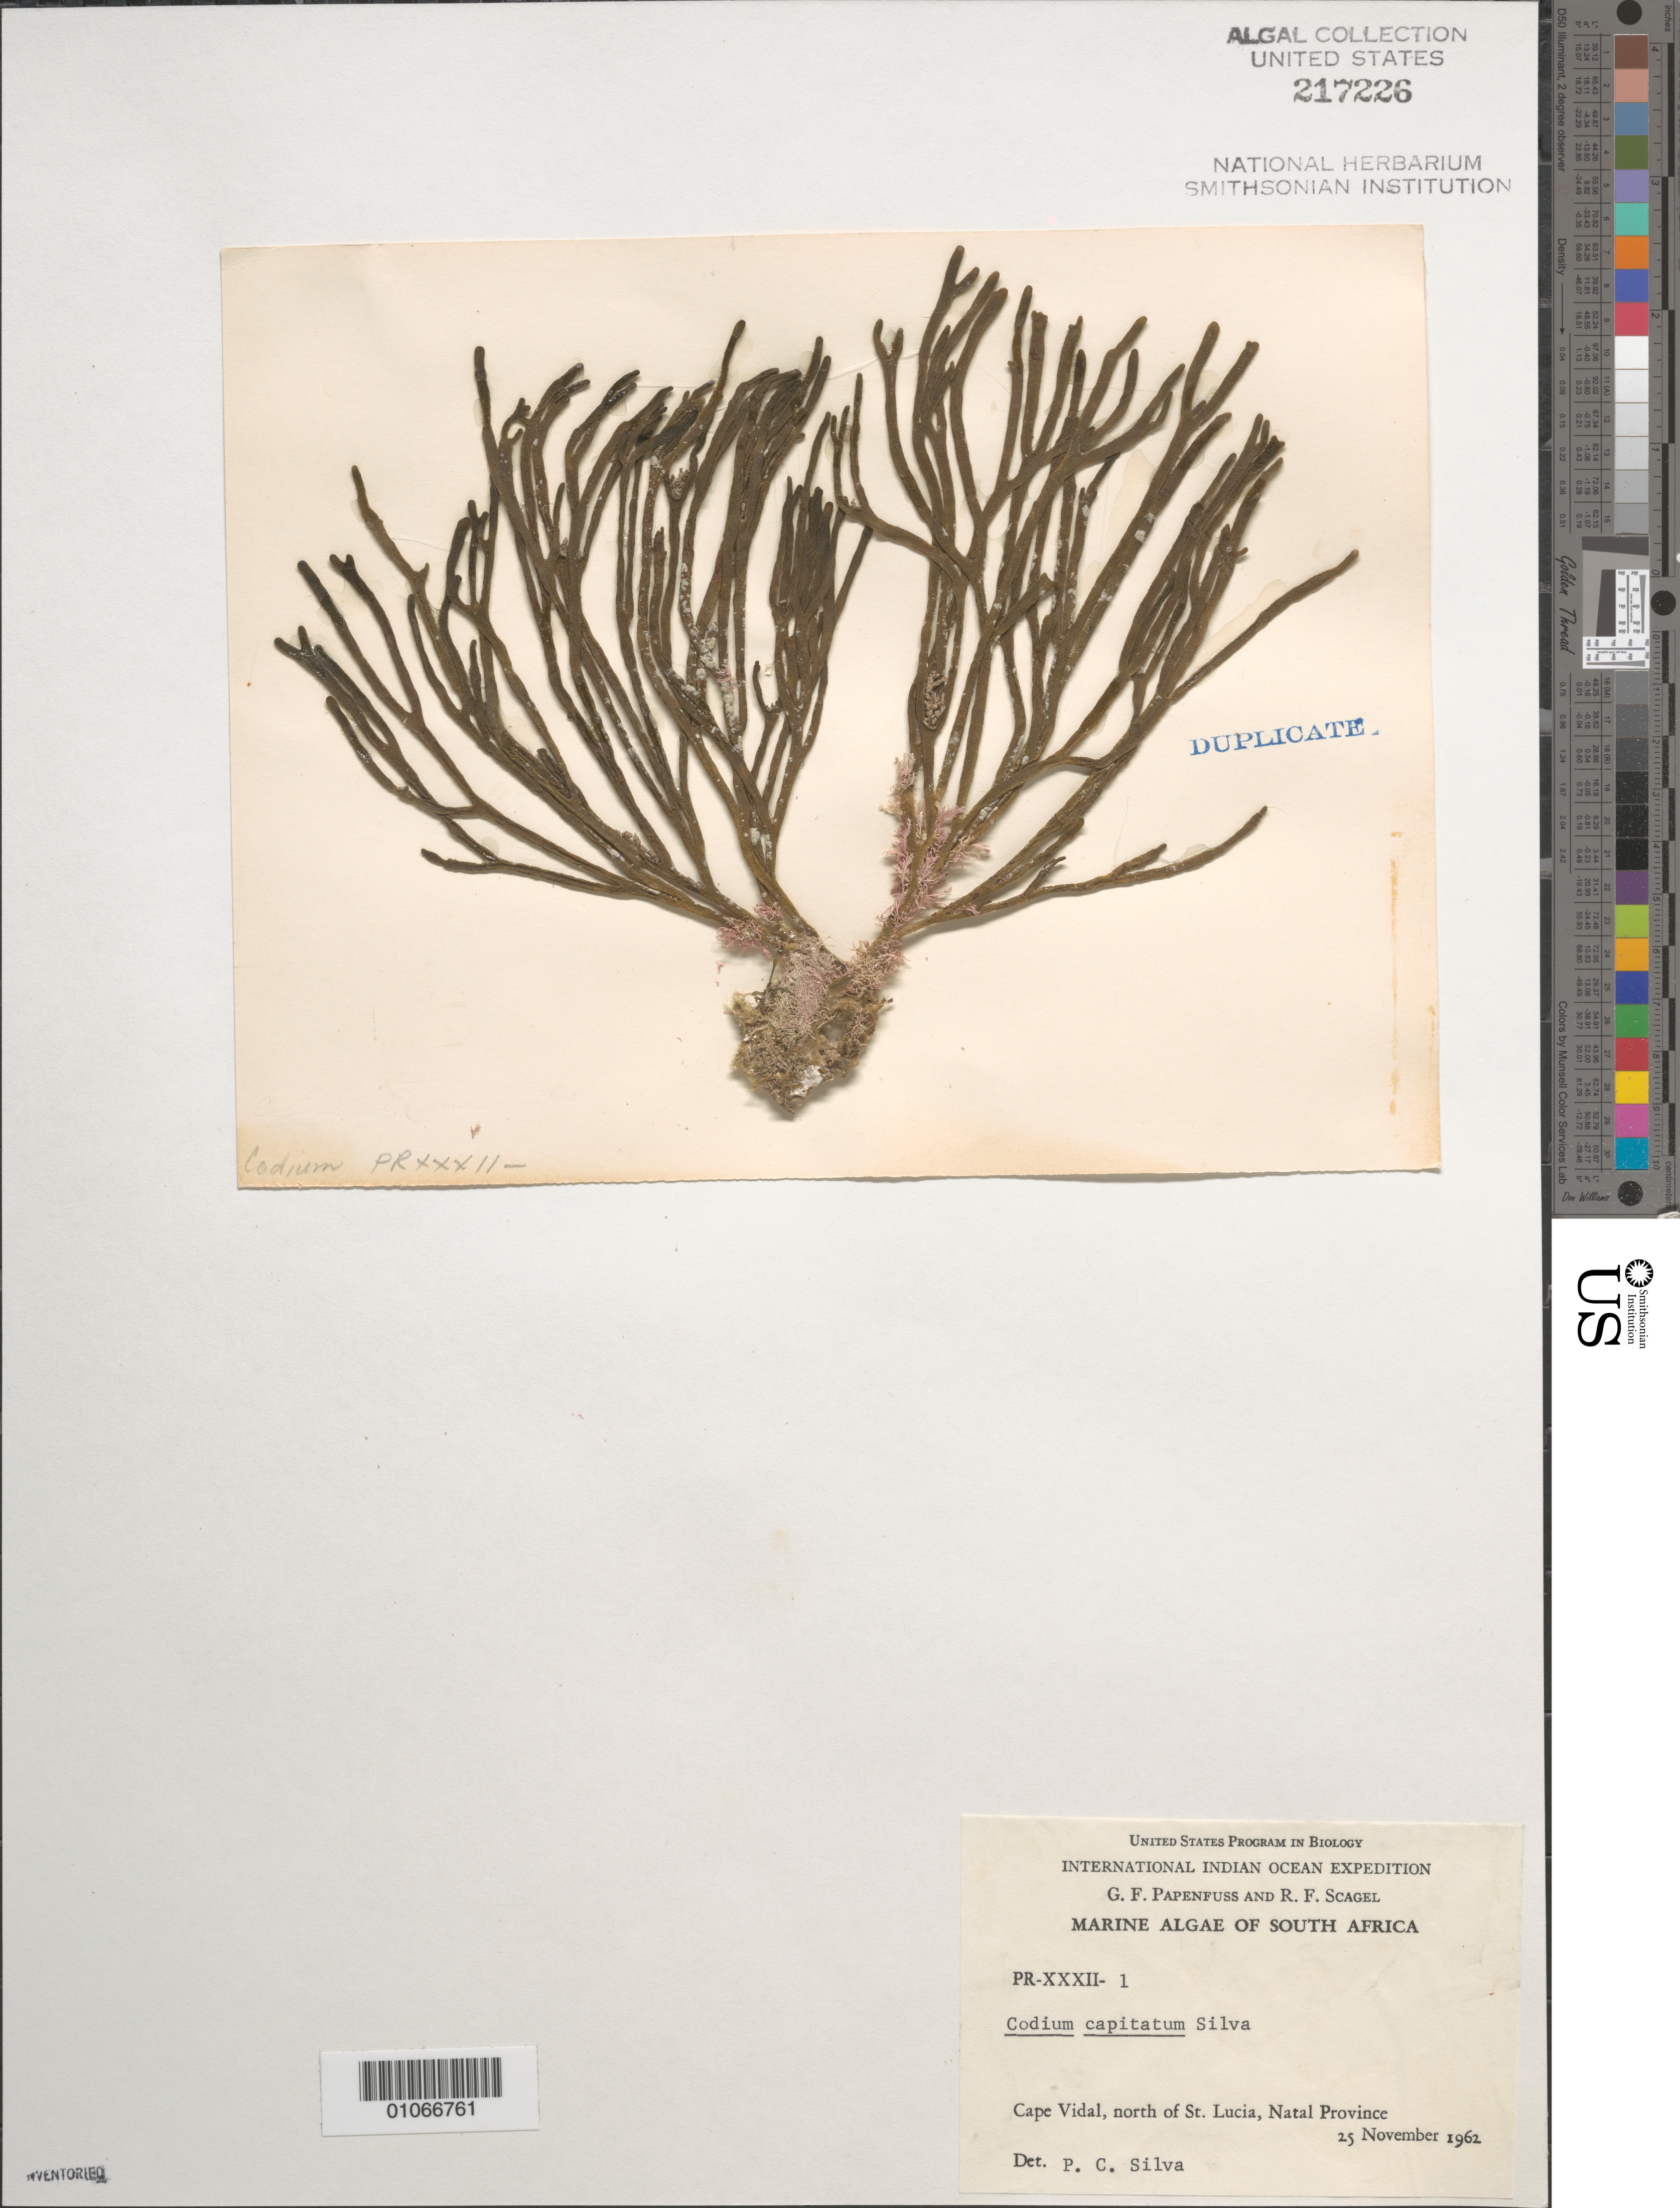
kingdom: Plantae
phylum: Chlorophyta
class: Ulvophyceae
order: Bryopsidales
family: Codiaceae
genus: Codium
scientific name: Codium capitatum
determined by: Silva, P. C.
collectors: G. Papenfuss & R. F. Scagel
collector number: PR-XXXII-1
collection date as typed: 25 Nov 1962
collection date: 1962-11-25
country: South Africa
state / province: KwaZulu-Natal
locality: Cape Vidal, north of St. Lucia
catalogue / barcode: US 217226